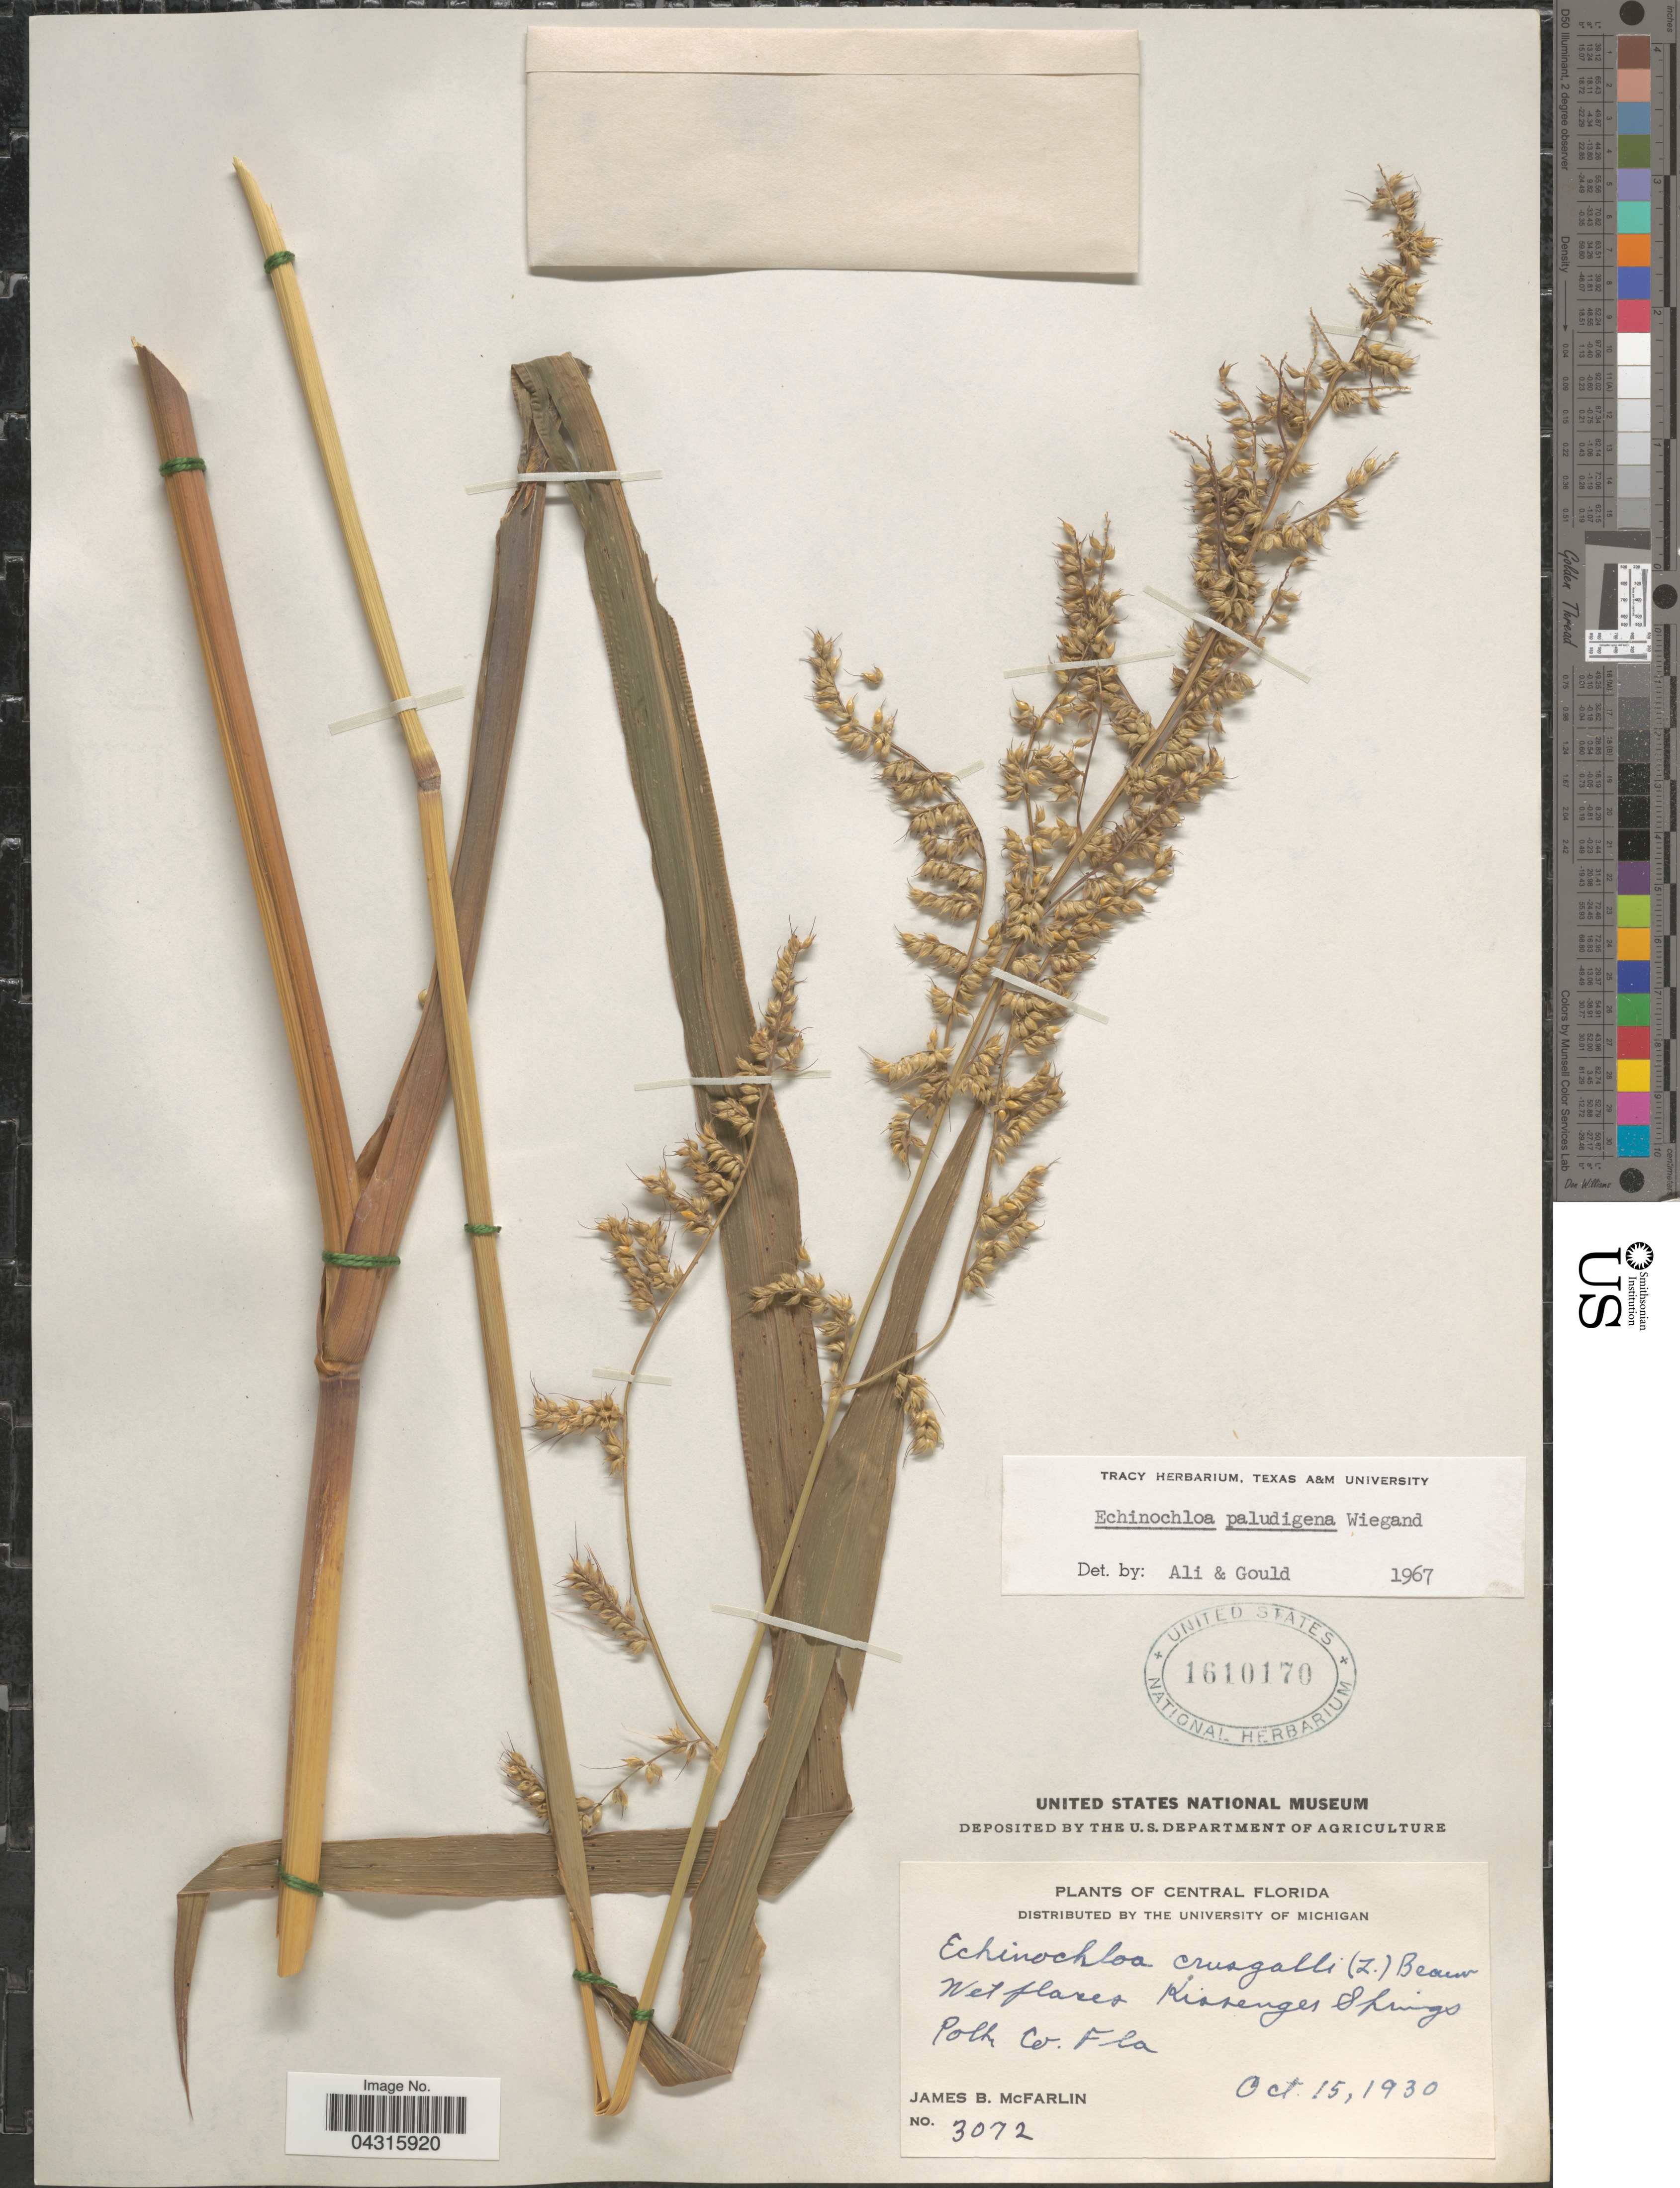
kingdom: Plantae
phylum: Tracheophyta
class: Liliopsida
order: Poales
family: Poaceae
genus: Echinochloa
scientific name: Echinochloa paludigena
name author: Wiegand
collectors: J. McFarlin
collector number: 3072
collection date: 1930-10-15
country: United States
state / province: Florida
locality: Central Florida. Wet flares Kissengen Springs, Polk Co.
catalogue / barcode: US 1610170